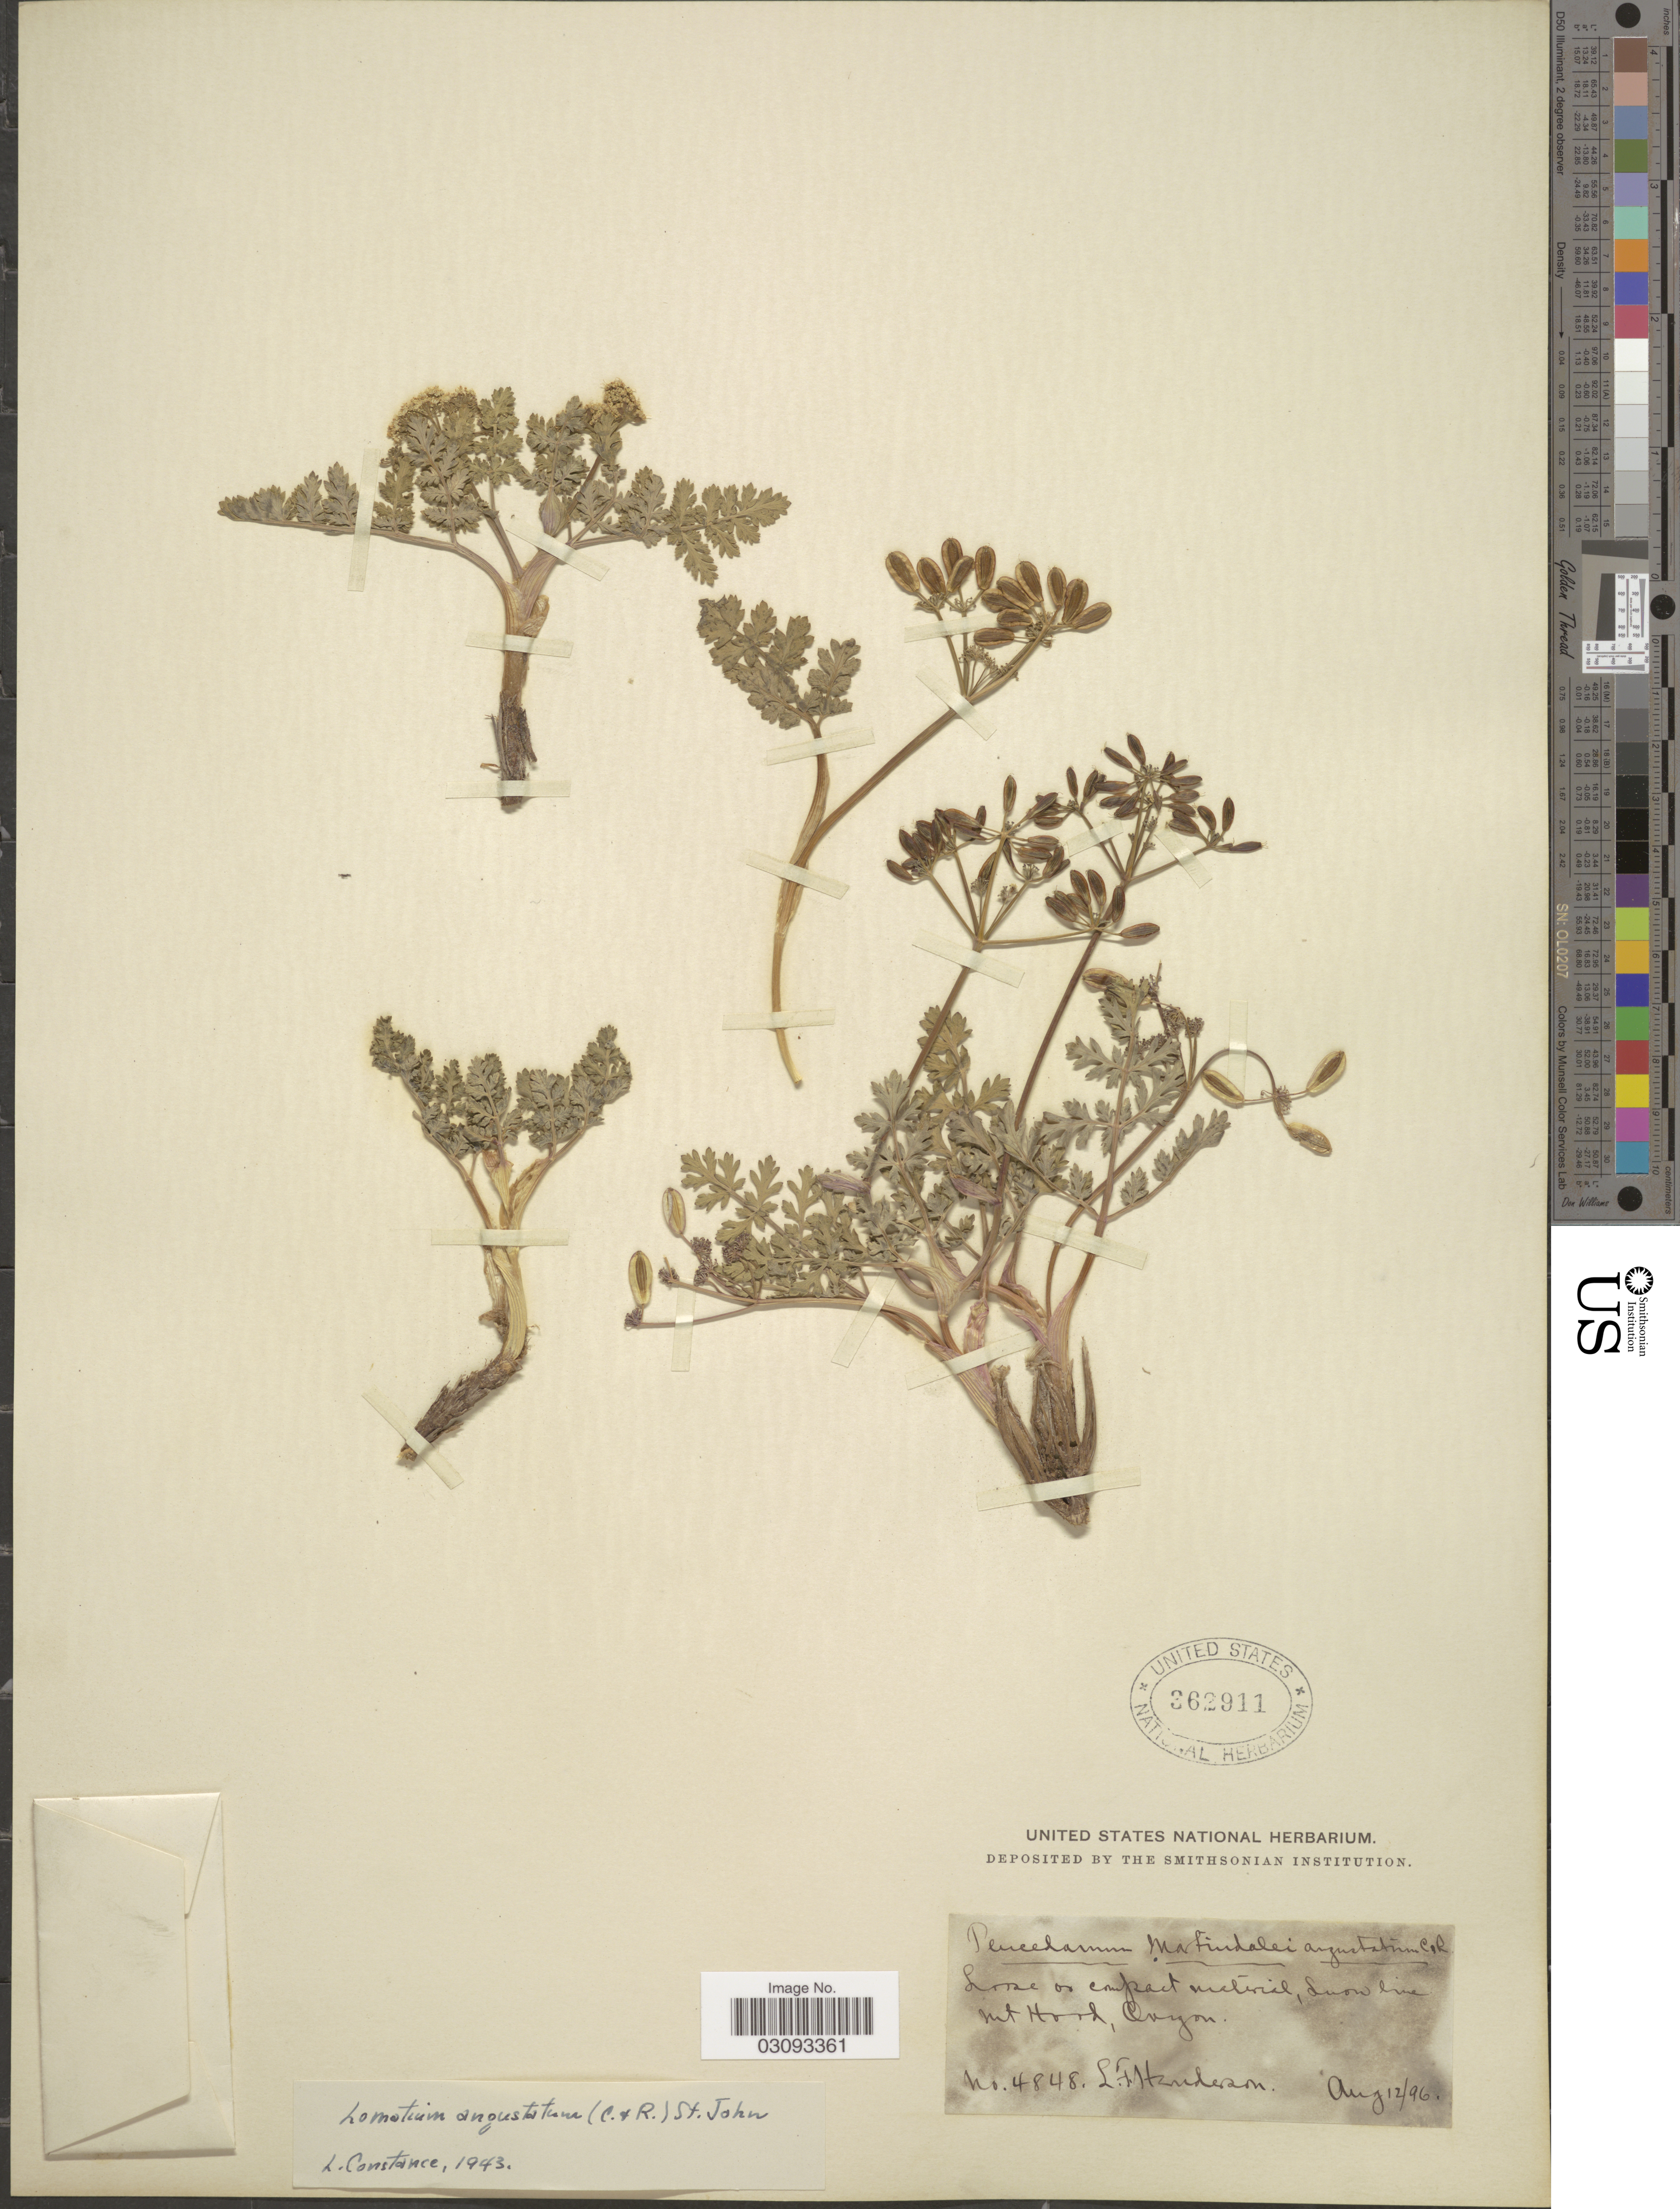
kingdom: Plantae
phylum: Tracheophyta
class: Magnoliopsida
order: Apiales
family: Apiaceae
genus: Lomatium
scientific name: Lomatium angustatum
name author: (J.M. Coult. & Rose) H. St. John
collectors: L. Henderson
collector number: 4848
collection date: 1896-08-12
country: United States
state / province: Oregon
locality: Snow line, Mt. Hood.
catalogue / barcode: US 362911